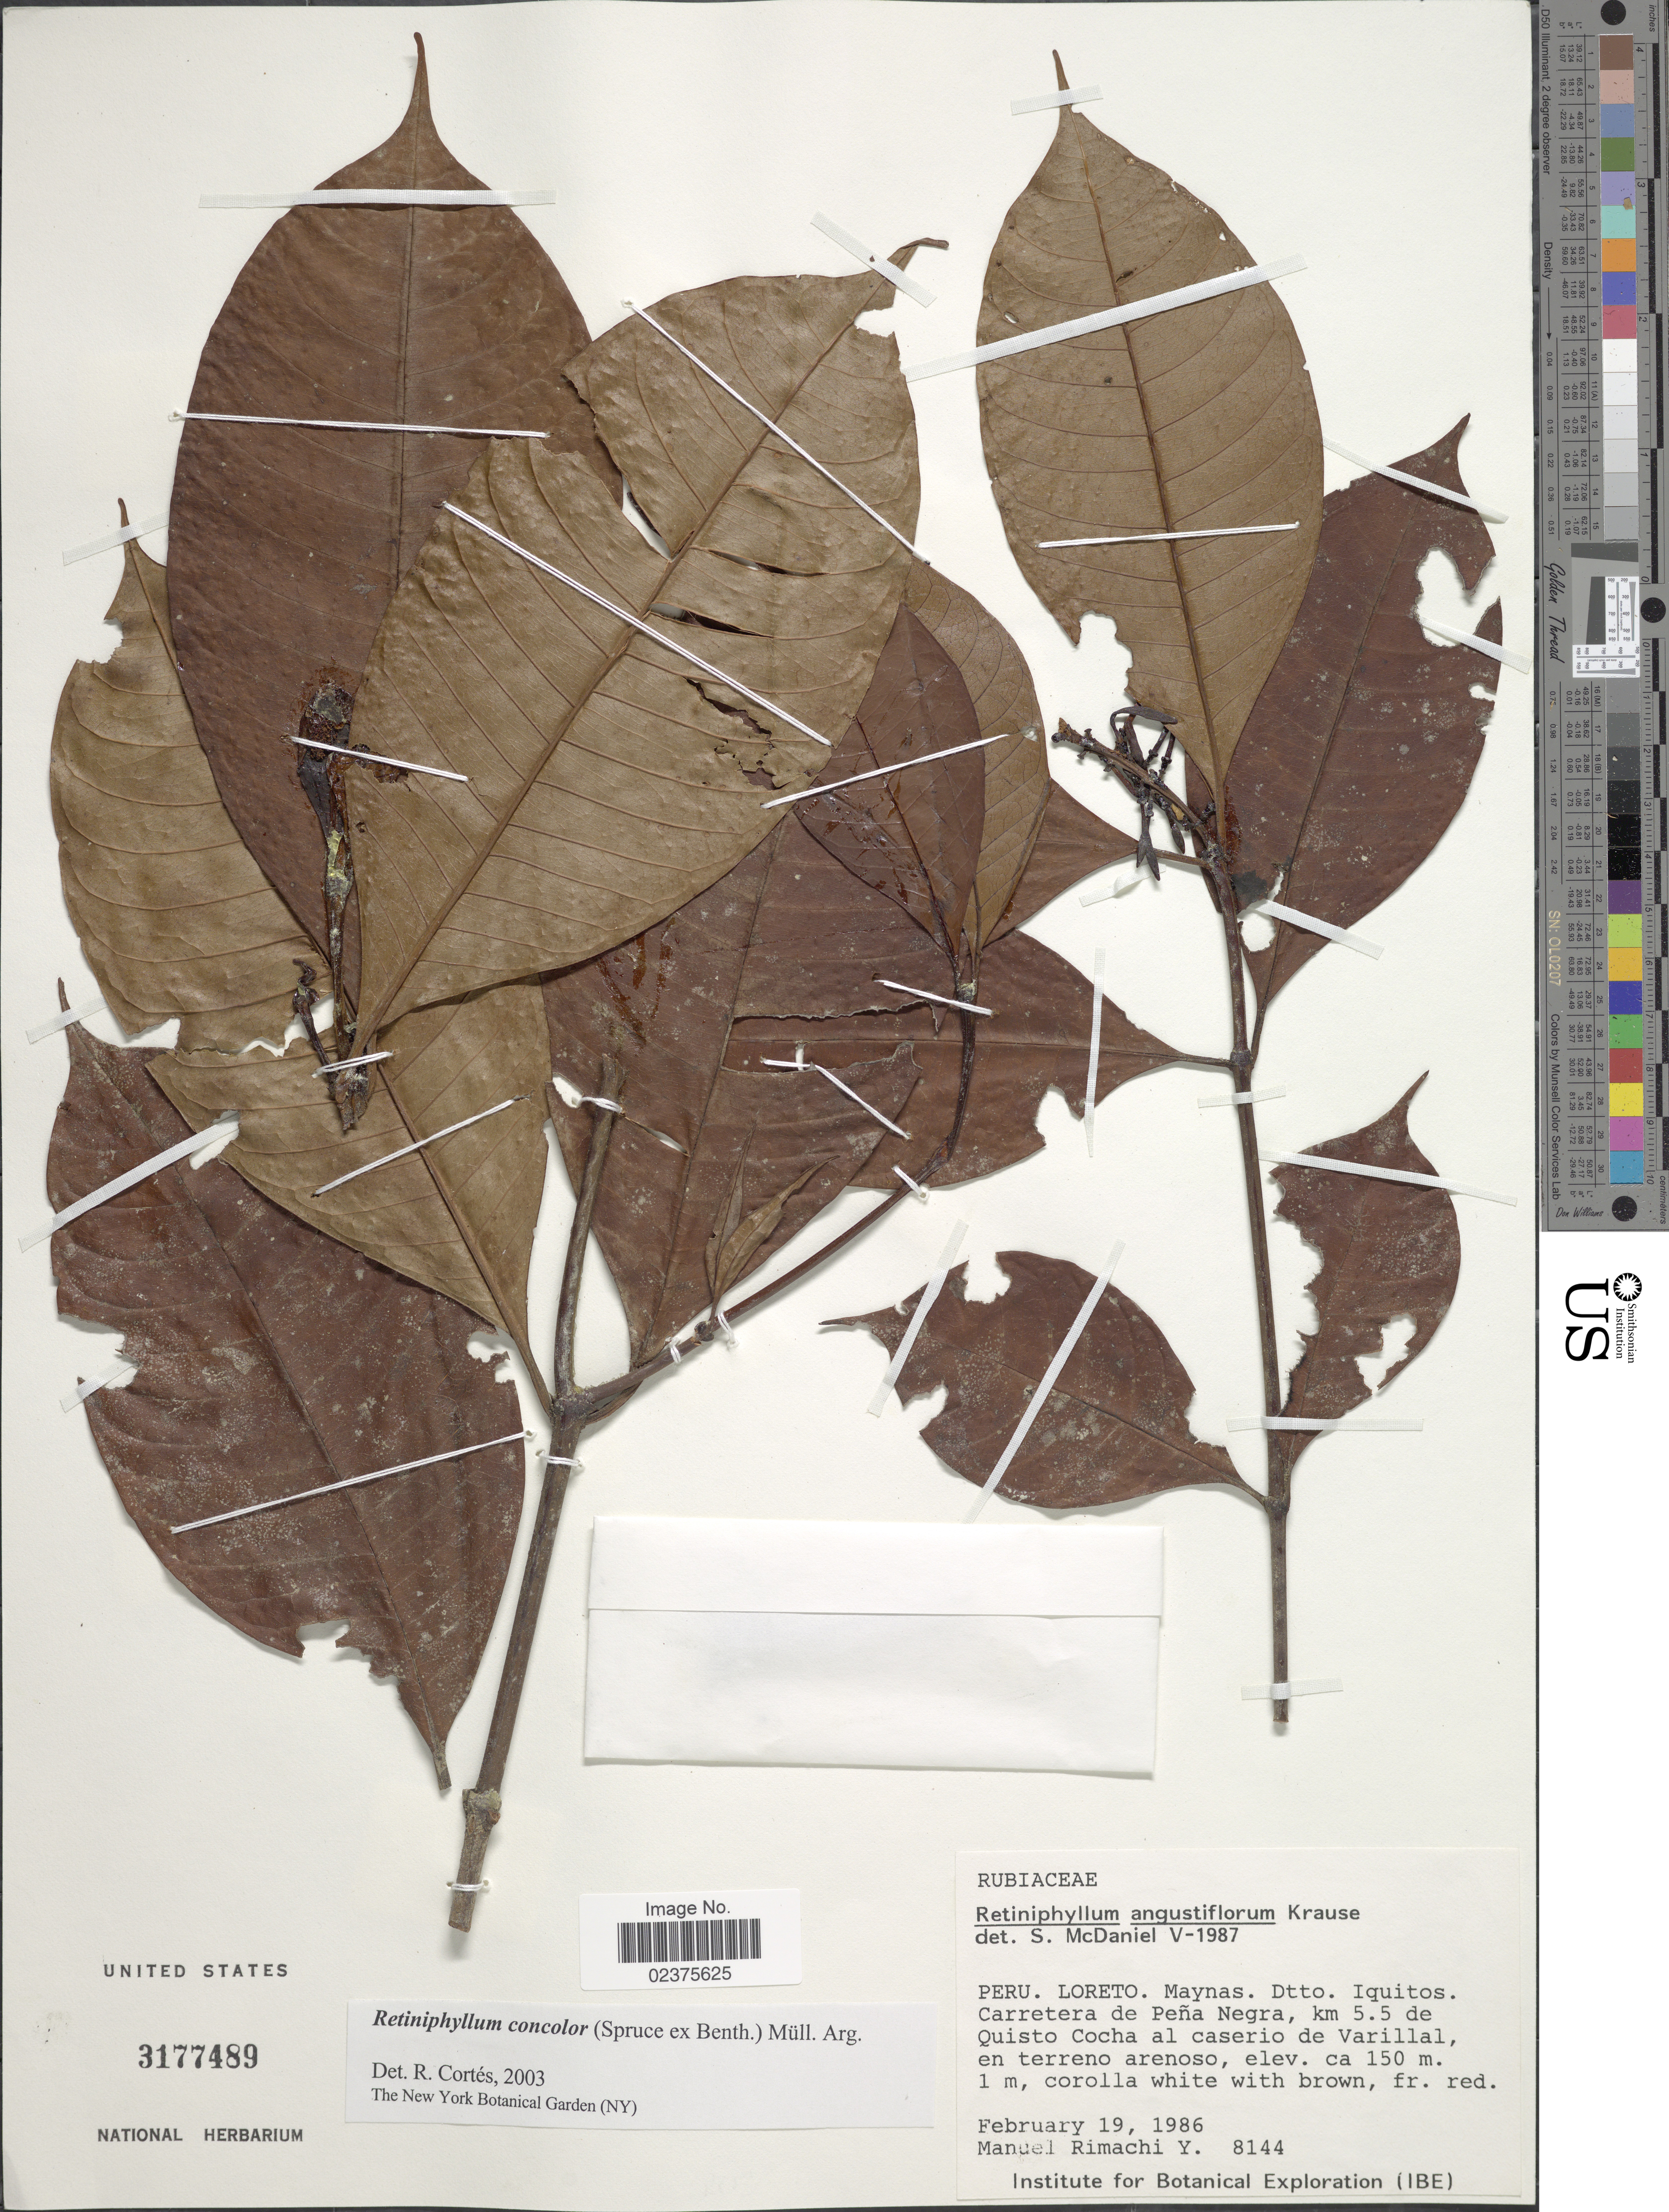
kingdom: Plantae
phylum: Tracheophyta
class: Magnoliopsida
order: Gentianales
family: Rubiaceae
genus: Retiniphyllum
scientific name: Retiniphyllum concolor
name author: (Spruce ex Benth.) Müll. Arg.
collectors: M. Rimachi Y.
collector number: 8144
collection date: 1986-02-19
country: Peru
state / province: Loreto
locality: Maynas Dtto Iquitos. Carretera de Peña Negra, km 5.5 de Quisto Cocha al caserio de Varillal, en terreno arenoso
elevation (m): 150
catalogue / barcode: US 3177489